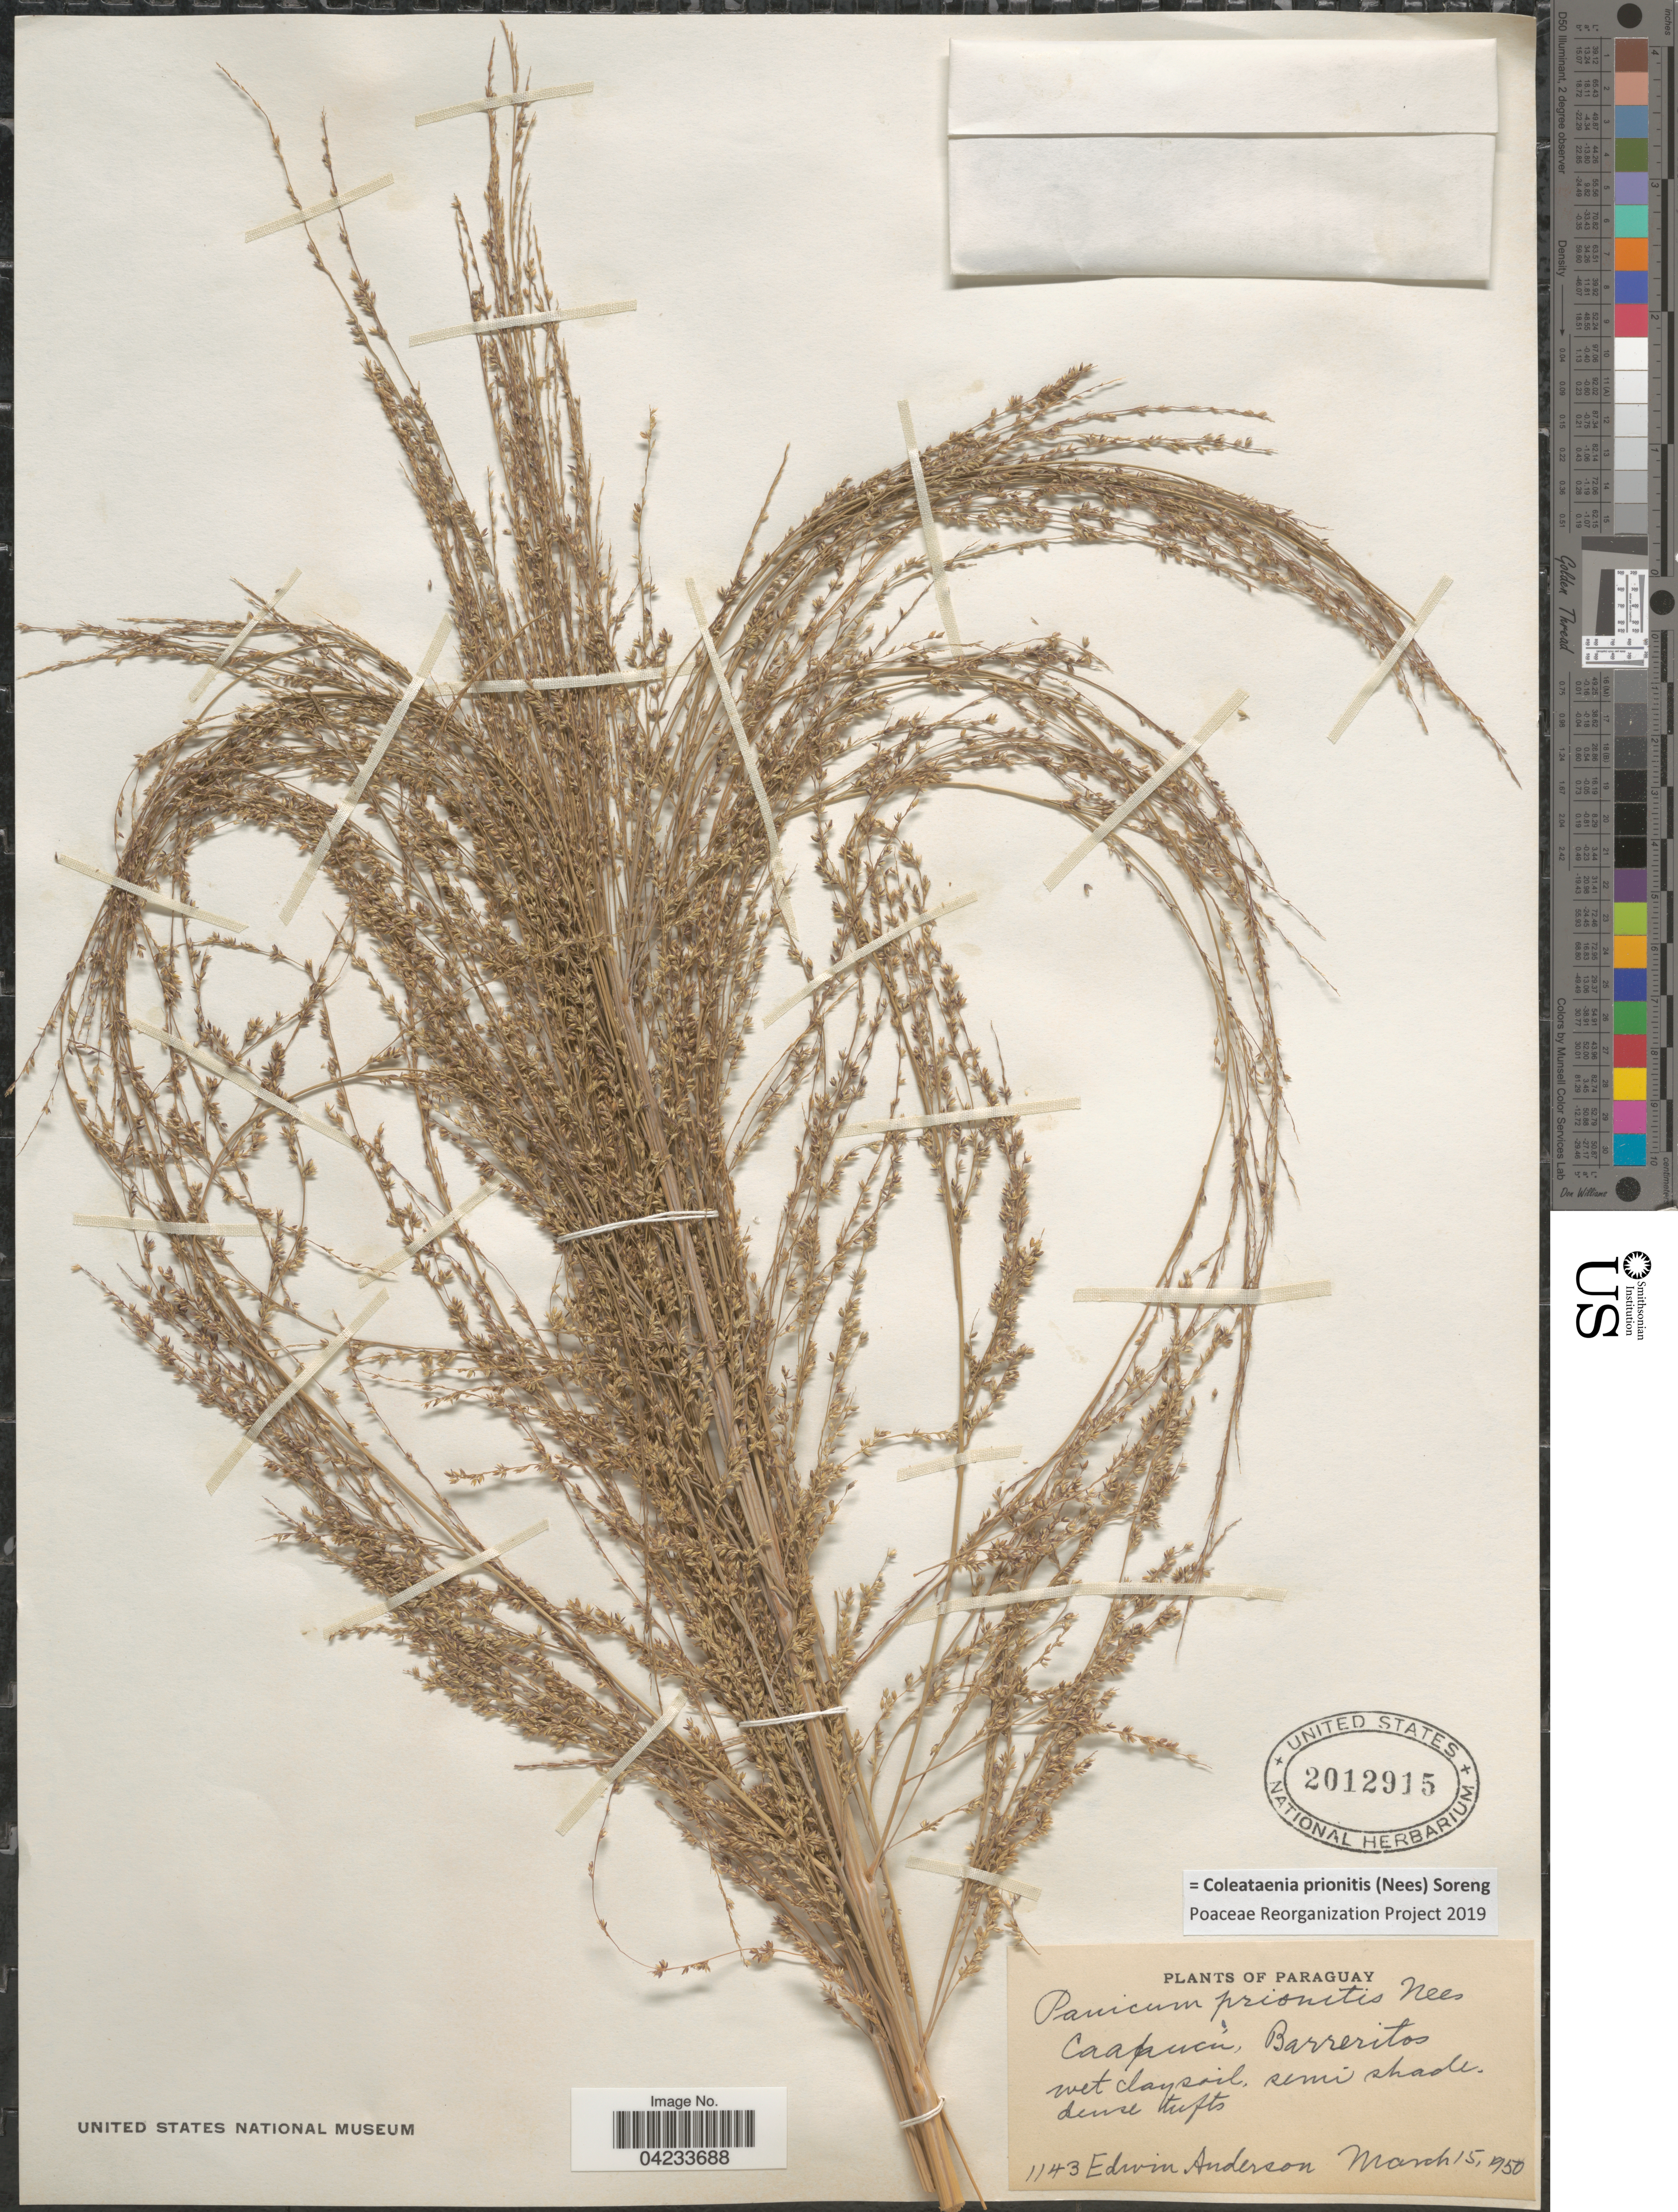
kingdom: Plantae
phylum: Tracheophyta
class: Liliopsida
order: Poales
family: Poaceae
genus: Coleataenia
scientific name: Coleataenia prionitis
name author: (Nees) Soreng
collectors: E. Anderson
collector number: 1143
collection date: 1950-03-15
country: Paraguay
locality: Caapucú, Barreritos.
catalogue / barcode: US 2012915